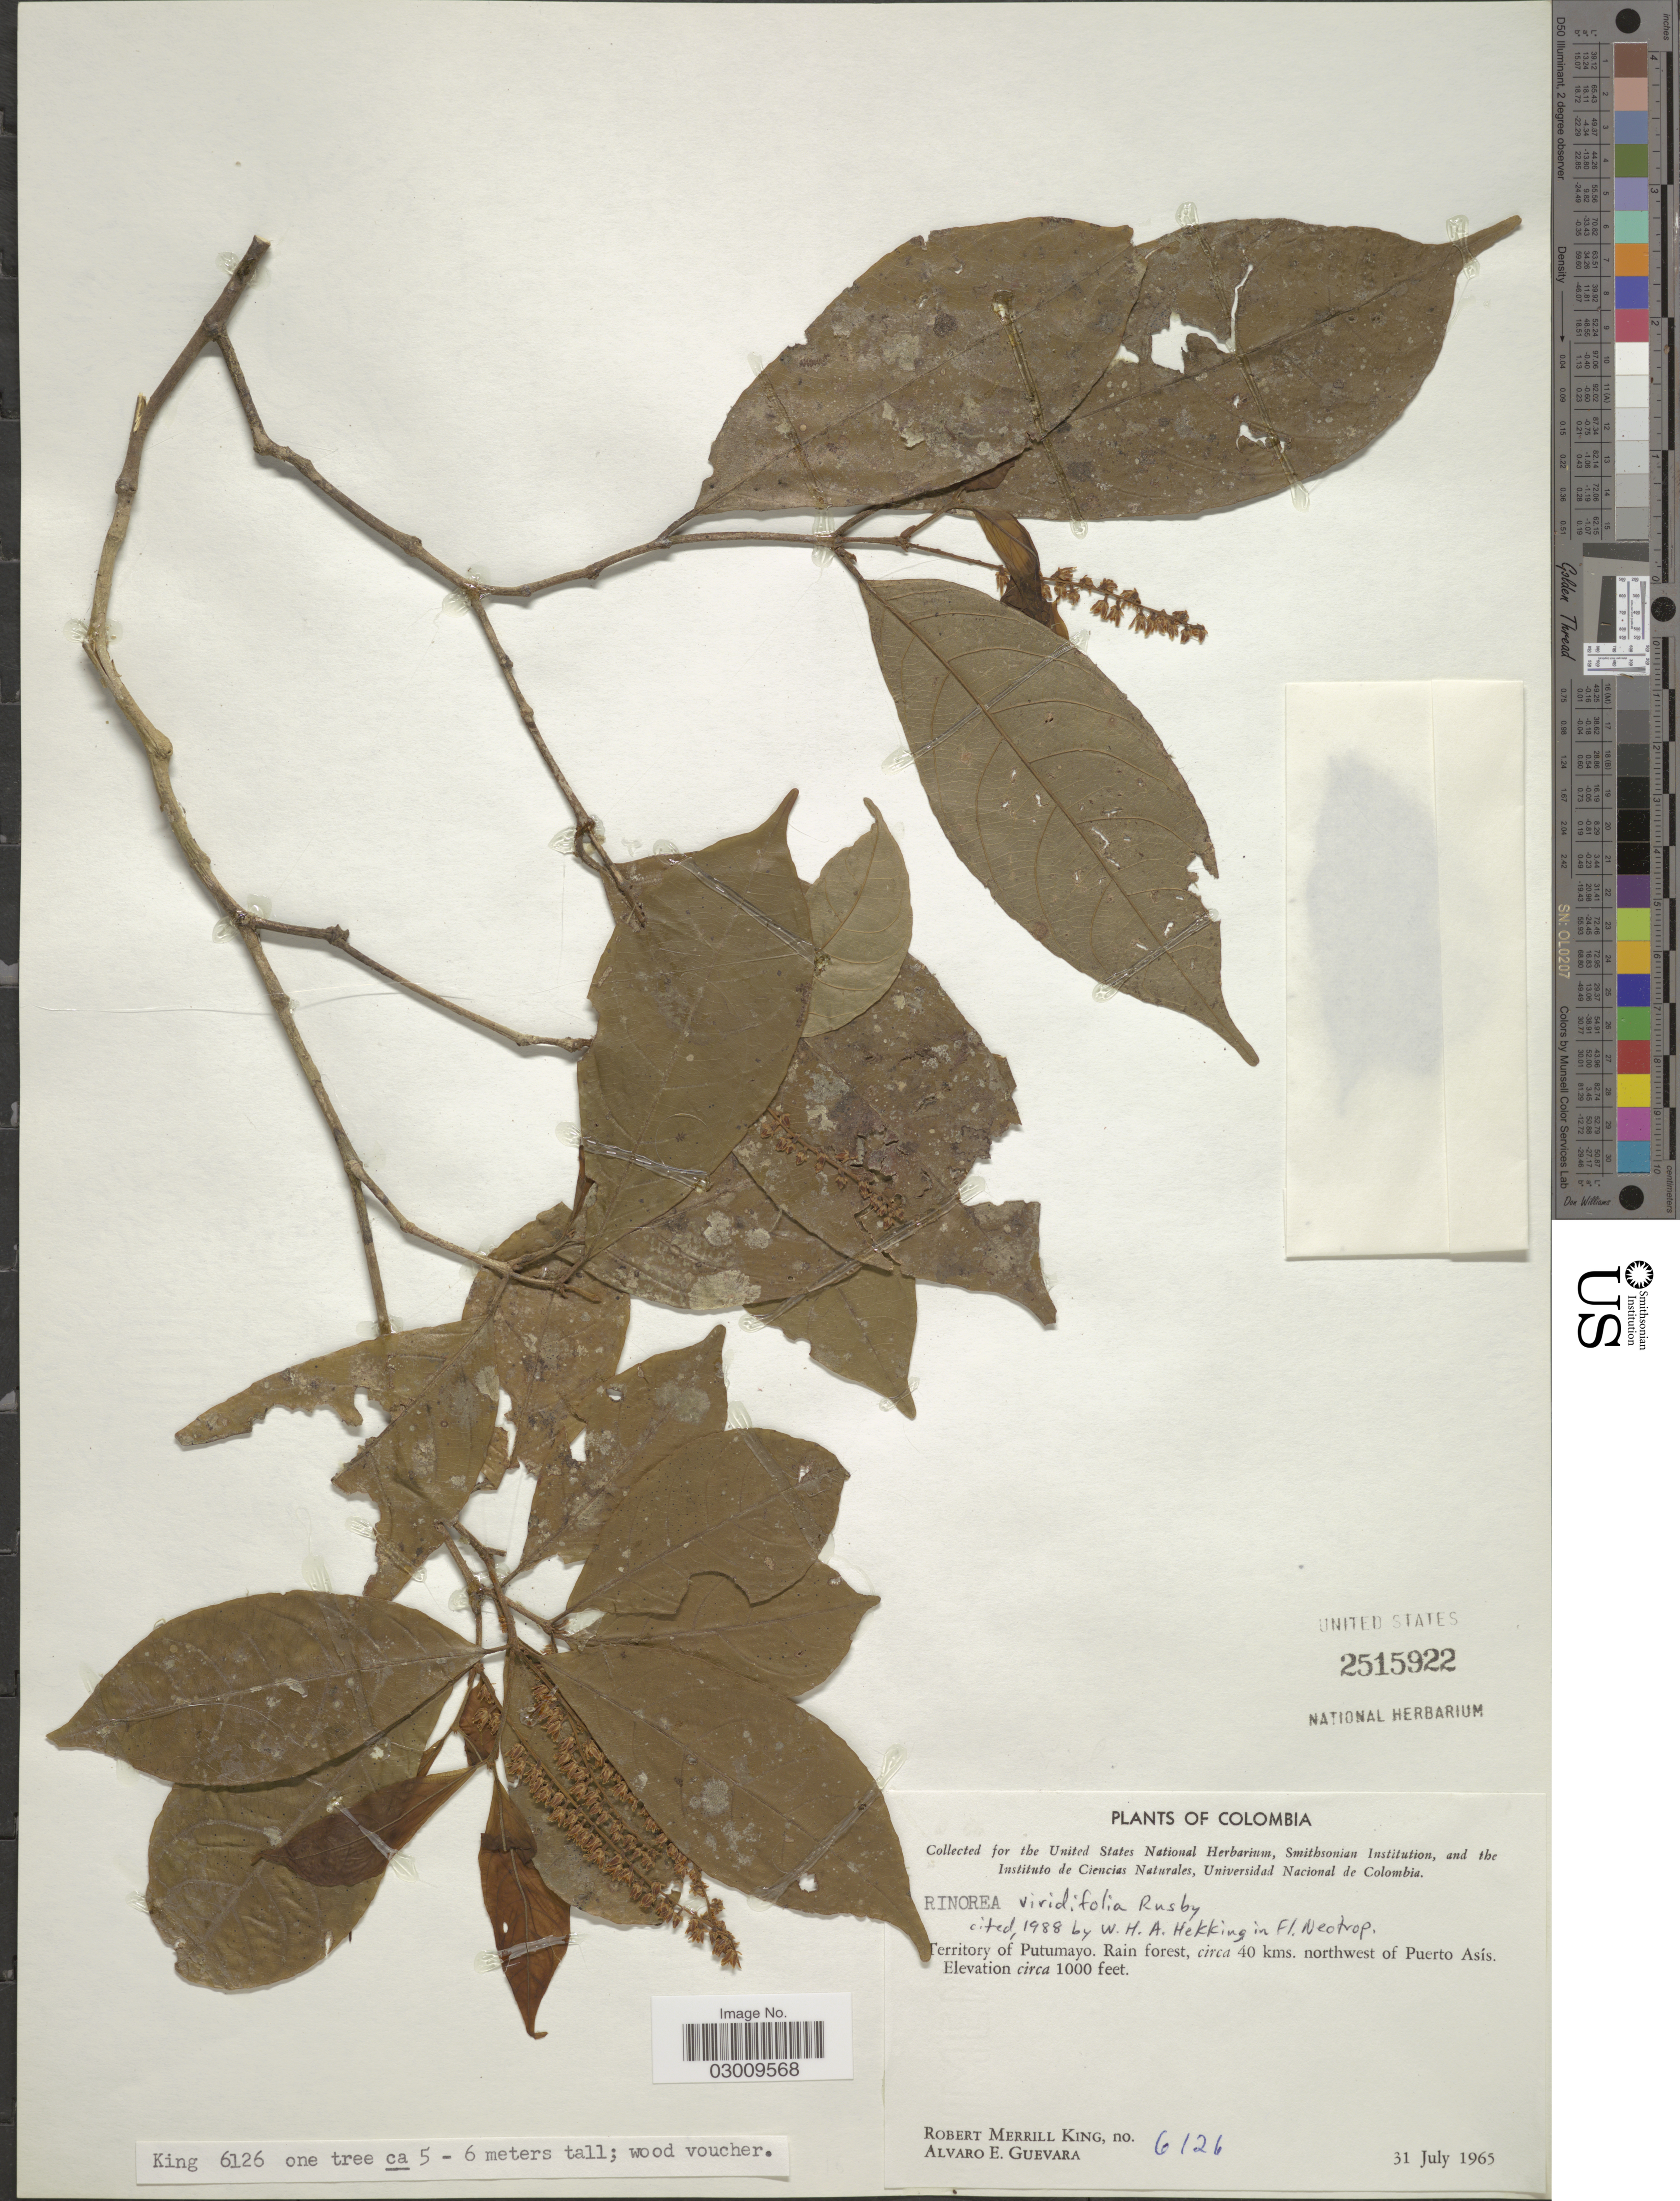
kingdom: Plantae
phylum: Tracheophyta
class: Magnoliopsida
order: Malpighiales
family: Violaceae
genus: Rinorea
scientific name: Rinorea viridifolia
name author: Rusby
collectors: R. M. King & A. E. Guevara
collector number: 6126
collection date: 1965-07-31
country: Colombia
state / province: Putumayo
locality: Territory of Putumayo. Circa 40 kms. northwest of Puerto Asís.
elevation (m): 305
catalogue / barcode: US 2515922